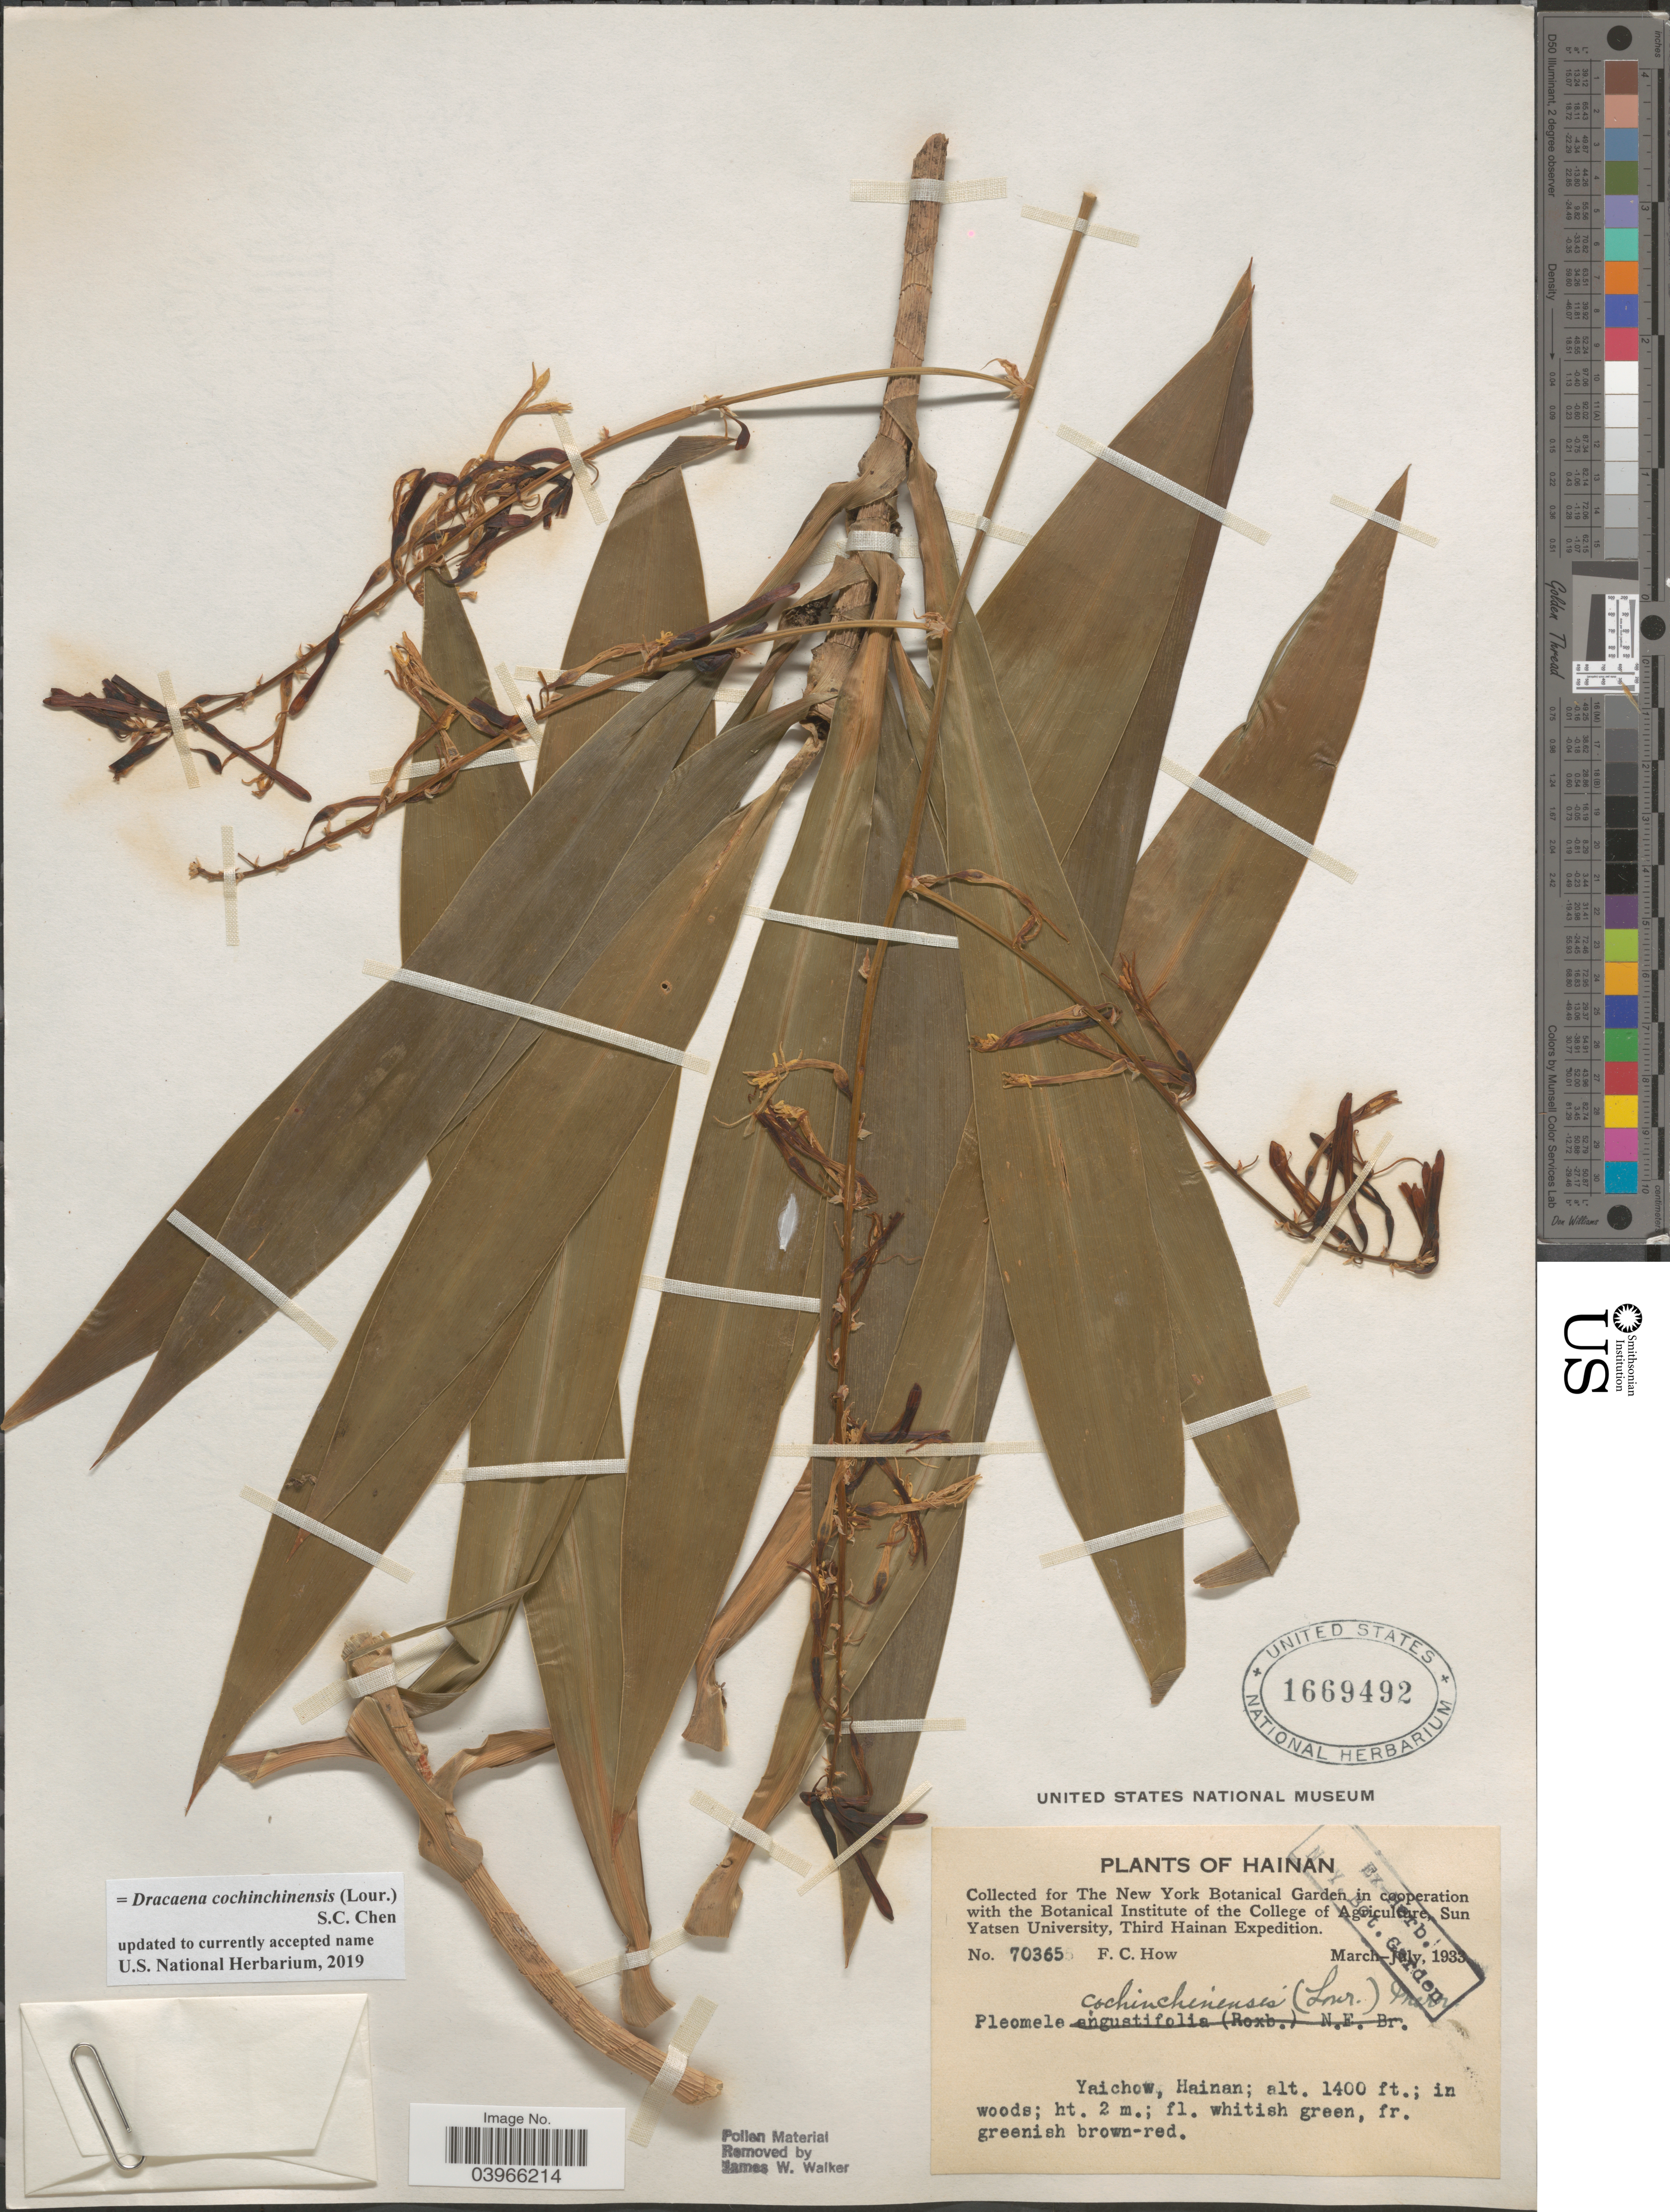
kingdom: Plantae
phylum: Tracheophyta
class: Liliopsida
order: Asparagales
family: Asparagaceae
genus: Dracaena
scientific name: Dracaena cochinchinensis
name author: (Lour. & Labroy) S.C.Chen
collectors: F. C. How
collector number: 70365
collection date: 1933-03/1933-07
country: China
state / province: Hainan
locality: Yaichow.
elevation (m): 427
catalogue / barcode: US 1669492